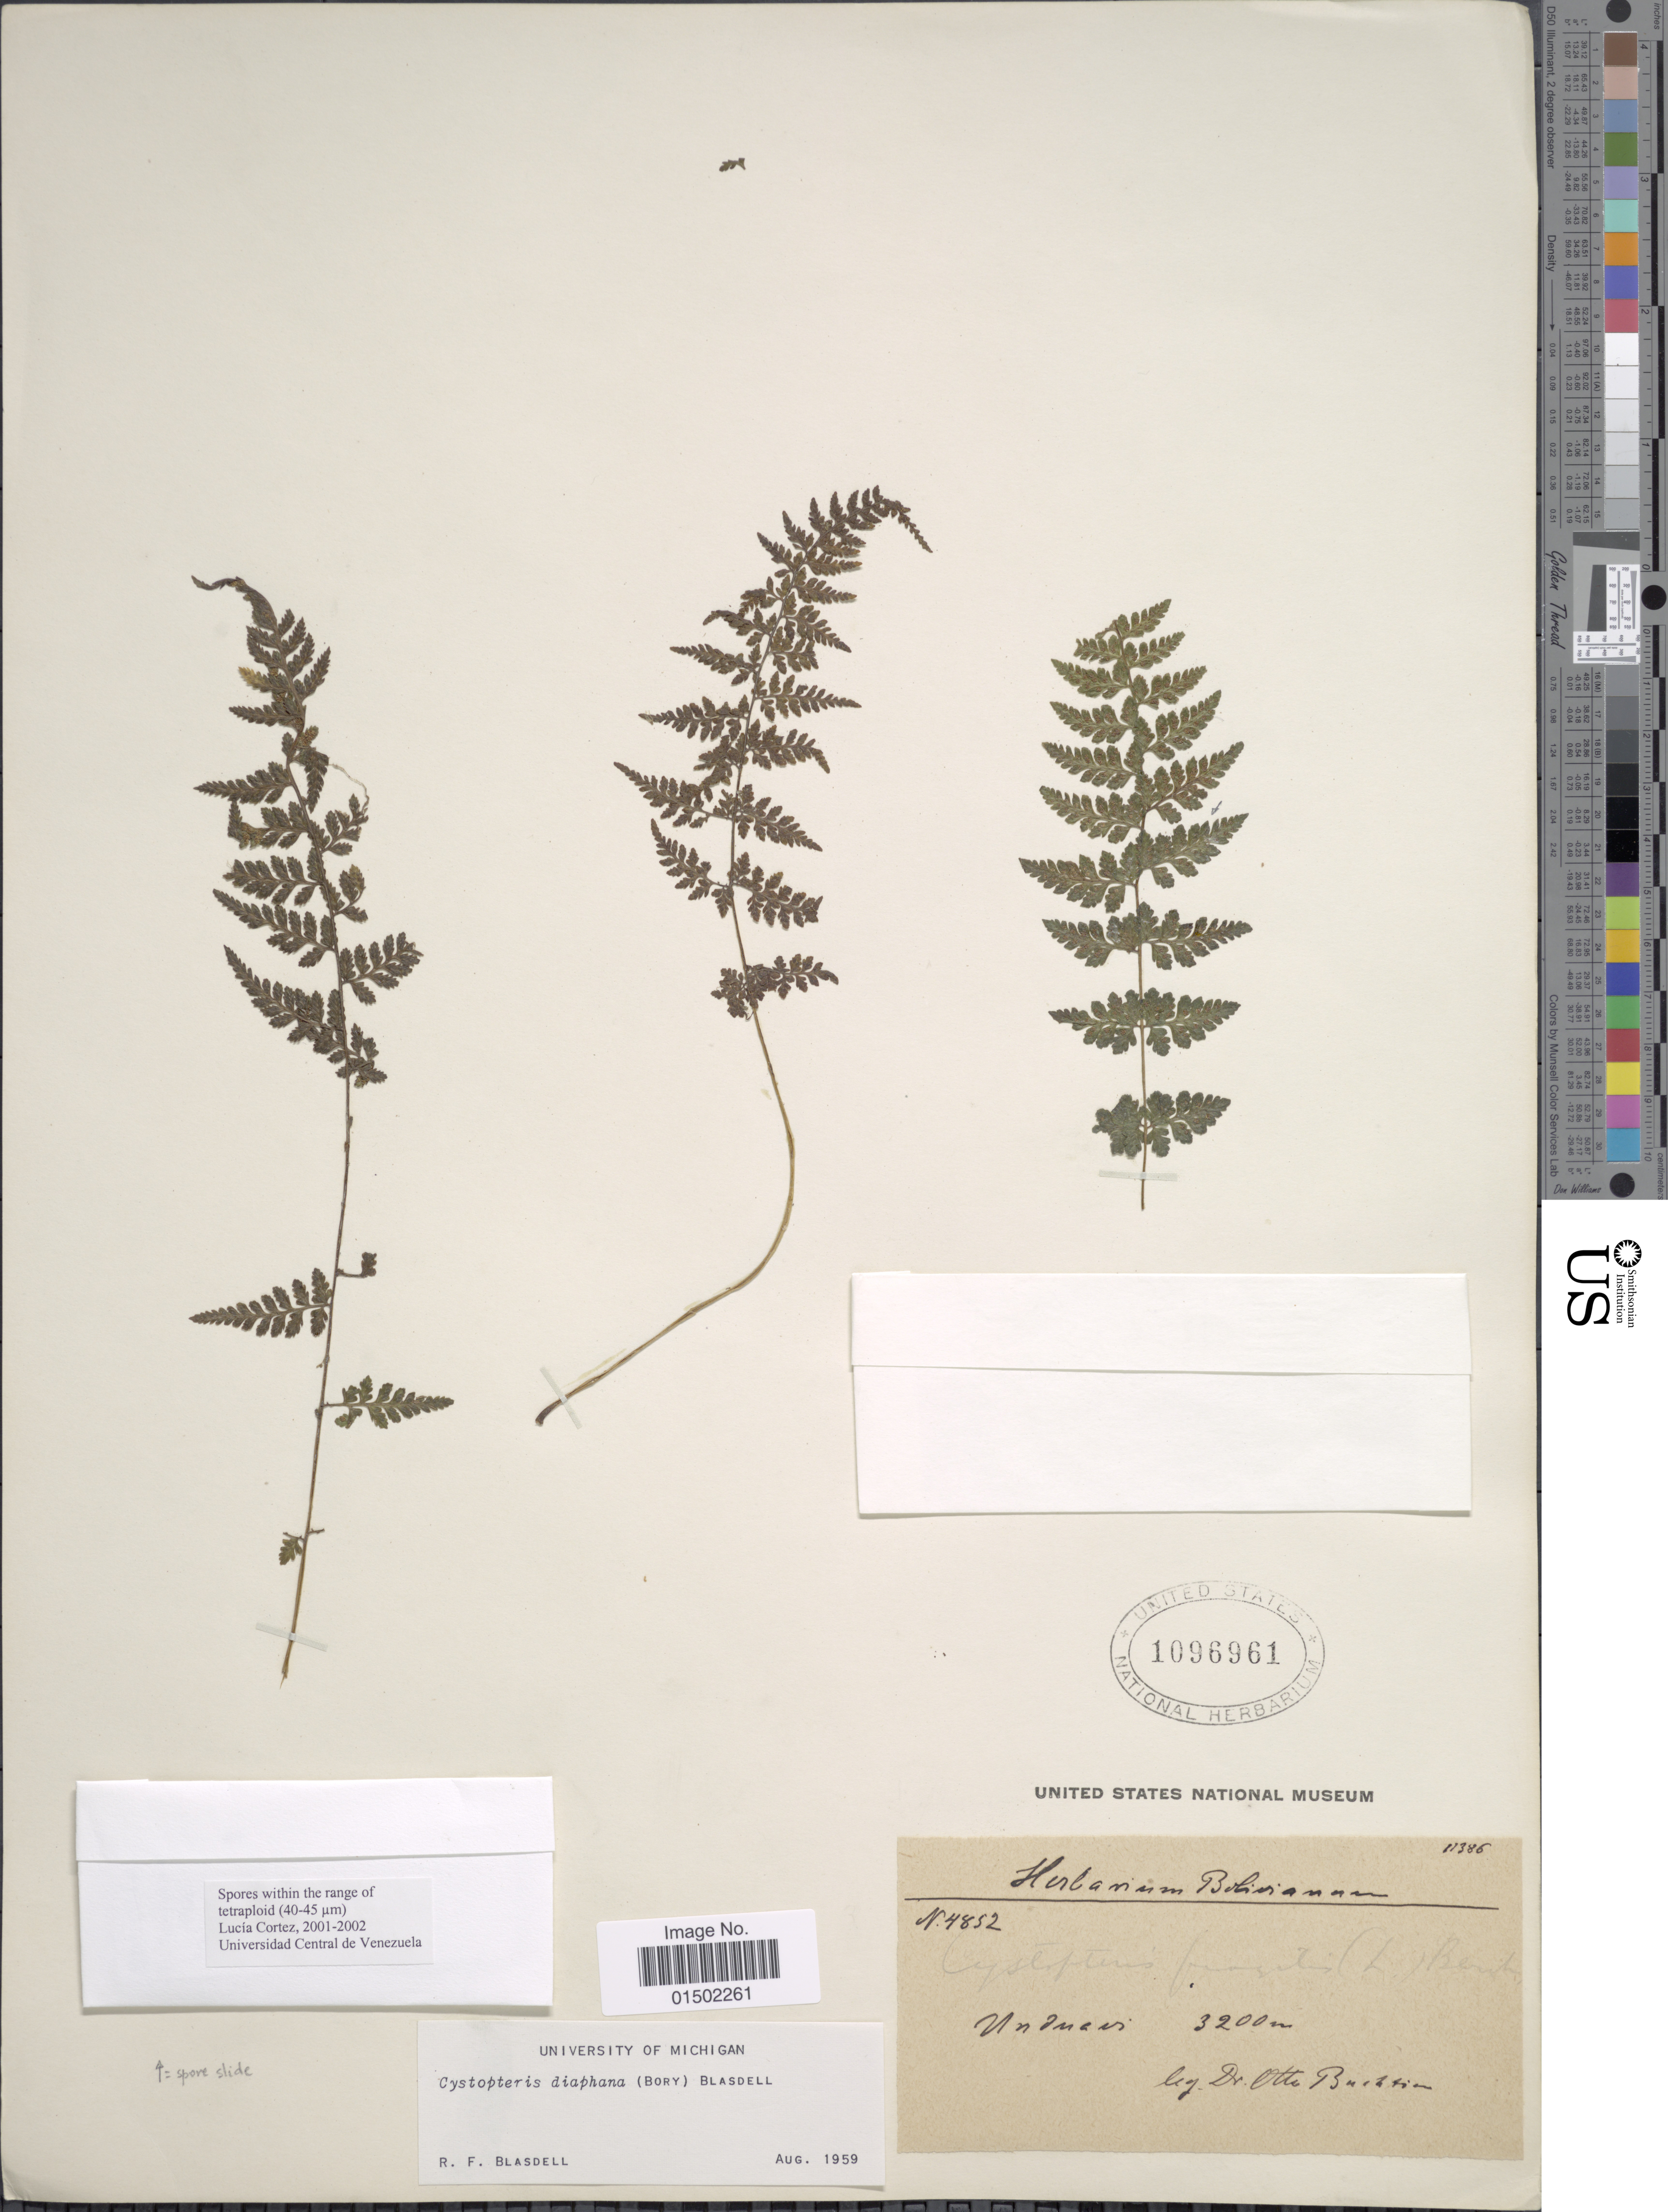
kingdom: Plantae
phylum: Tracheophyta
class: Polypodiopsida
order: Polypodiales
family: Cystopteridaceae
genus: Cystopteris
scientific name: Cystopteris diaphana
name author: (Bory) Blasdell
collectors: O. Buchtien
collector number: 4852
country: Bolivia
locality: Unduavi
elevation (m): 3200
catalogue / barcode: US 1096961